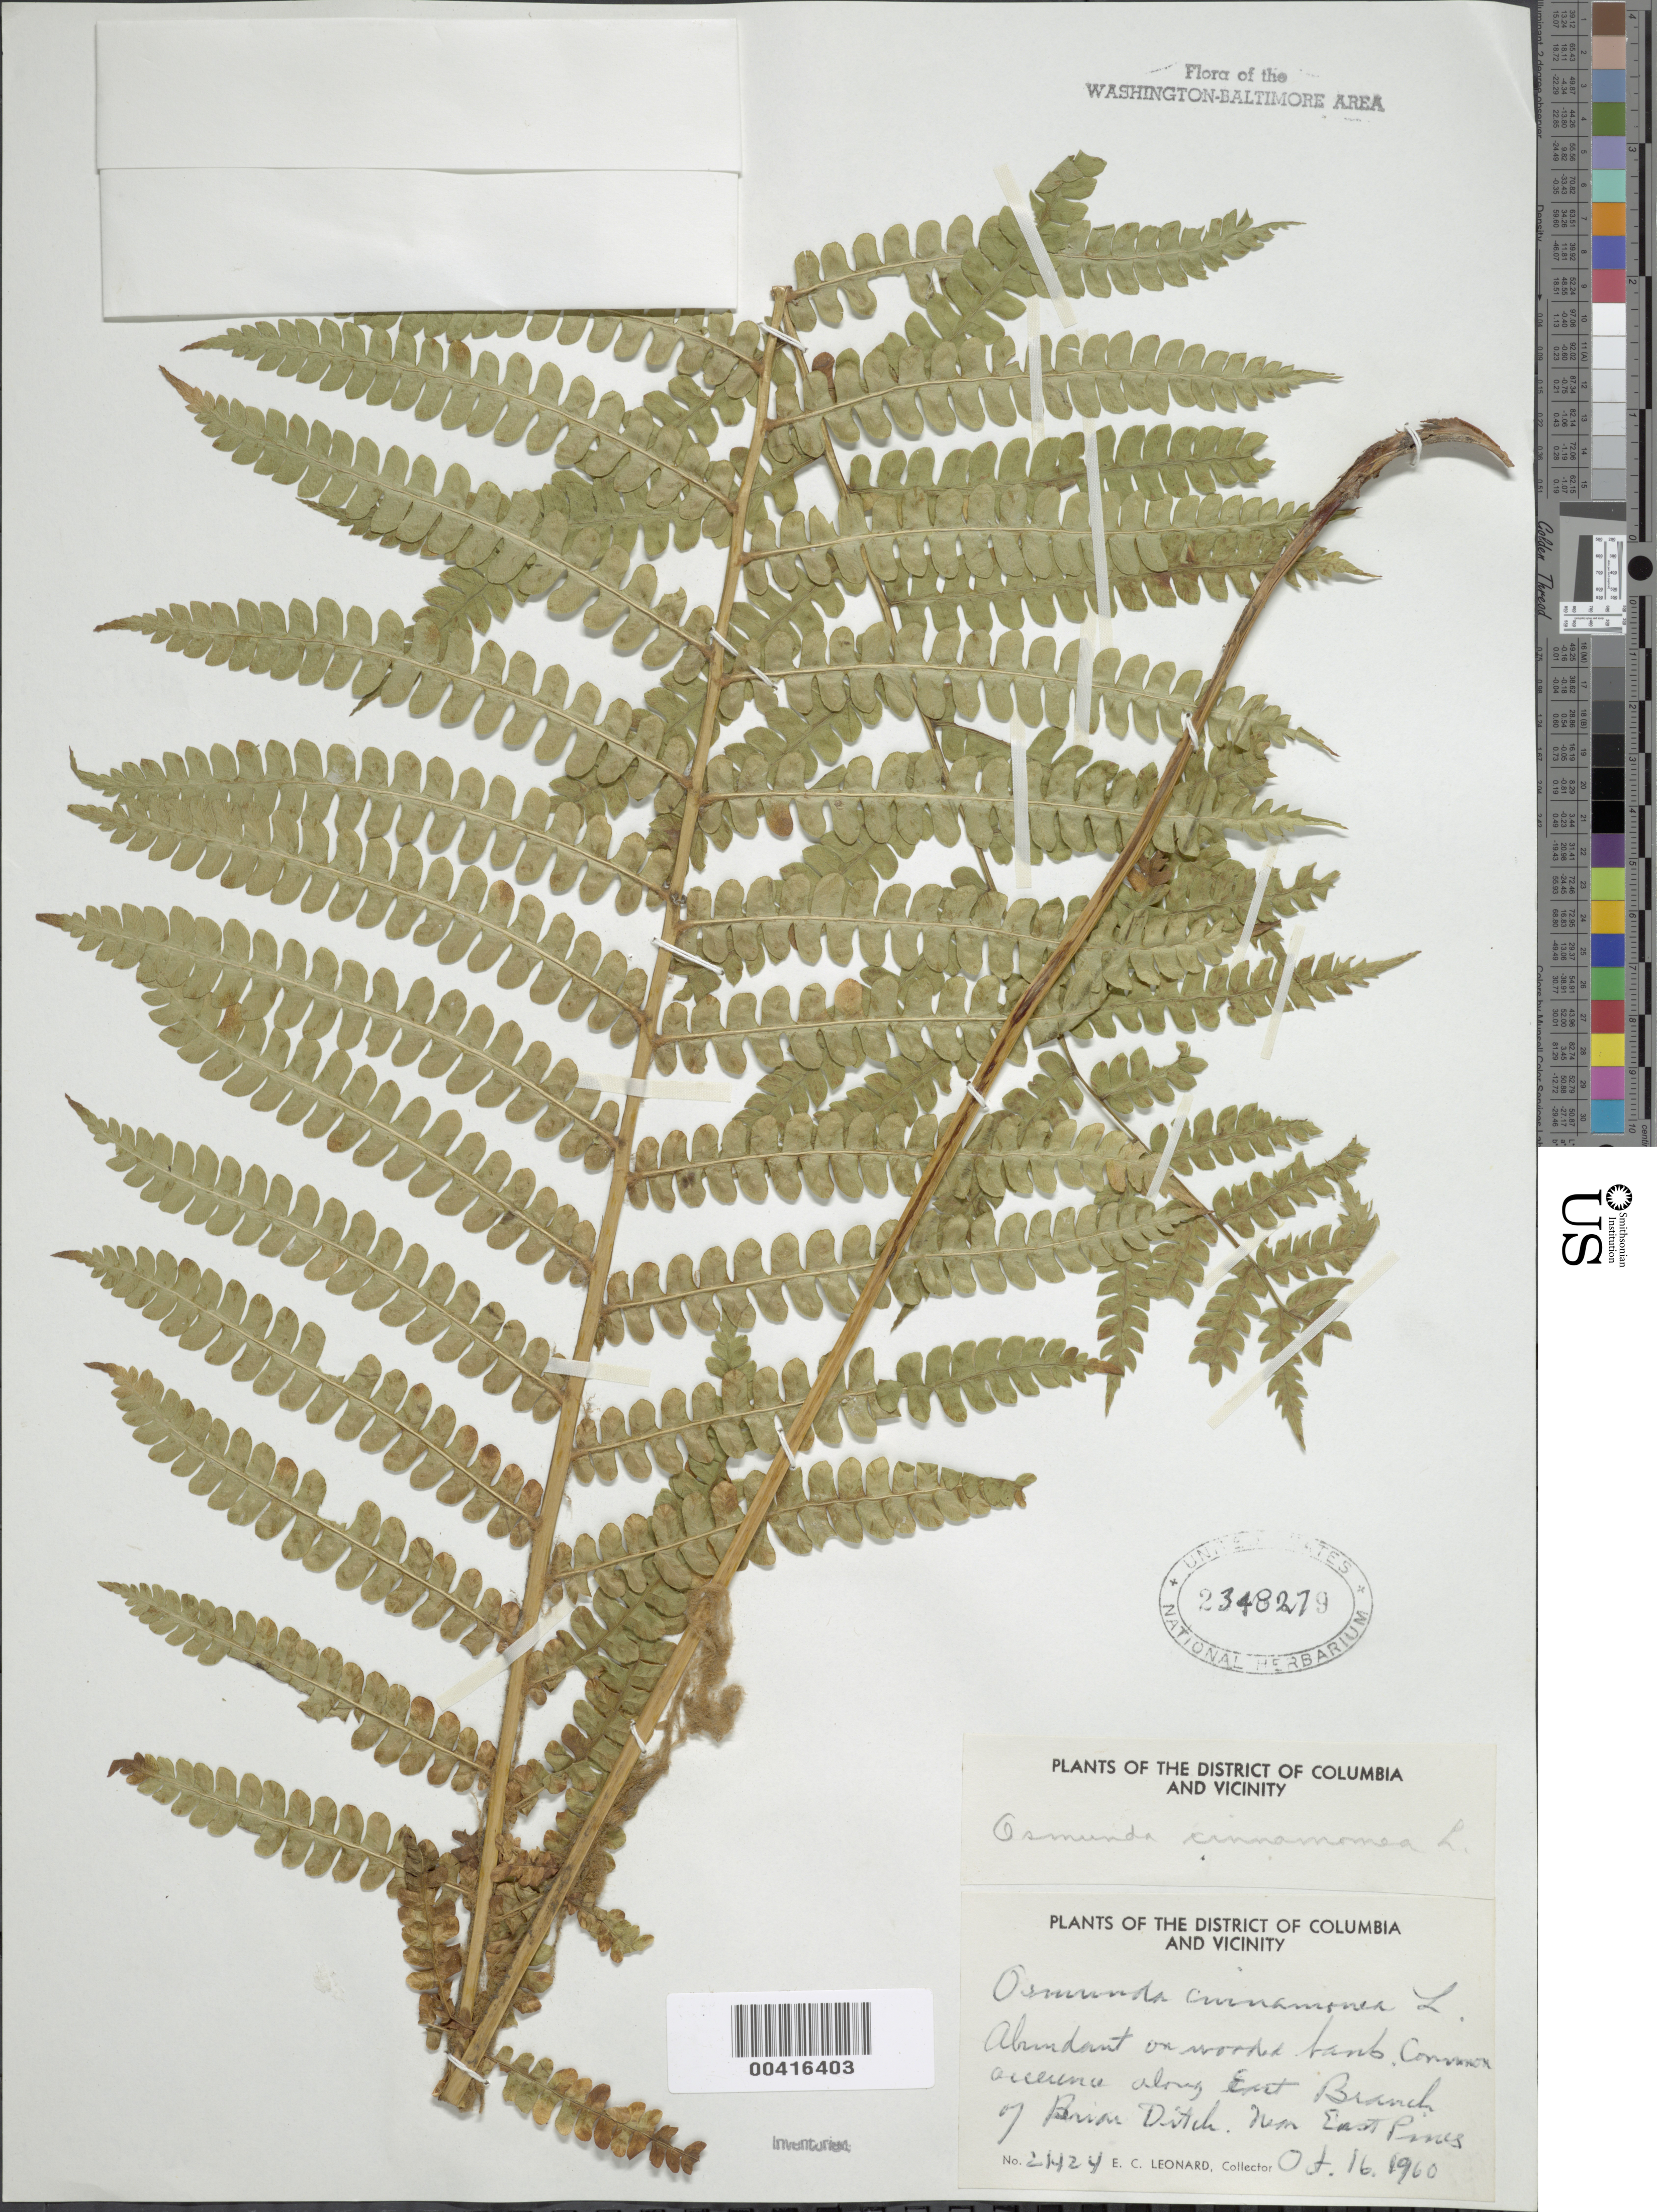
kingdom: Plantae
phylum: Tracheophyta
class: Polypodiopsida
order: Osmundales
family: Osmundaceae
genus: Osmundastrum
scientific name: Osmundastrum cinnamomeum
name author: (L.) C. Presl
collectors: E. C. Leonard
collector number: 21424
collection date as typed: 16 Oct 1960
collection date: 1960-10-16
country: United States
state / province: Maryland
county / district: Prince George's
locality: Briar Ditch, near East Pines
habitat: On wooded bank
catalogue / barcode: US 2348279